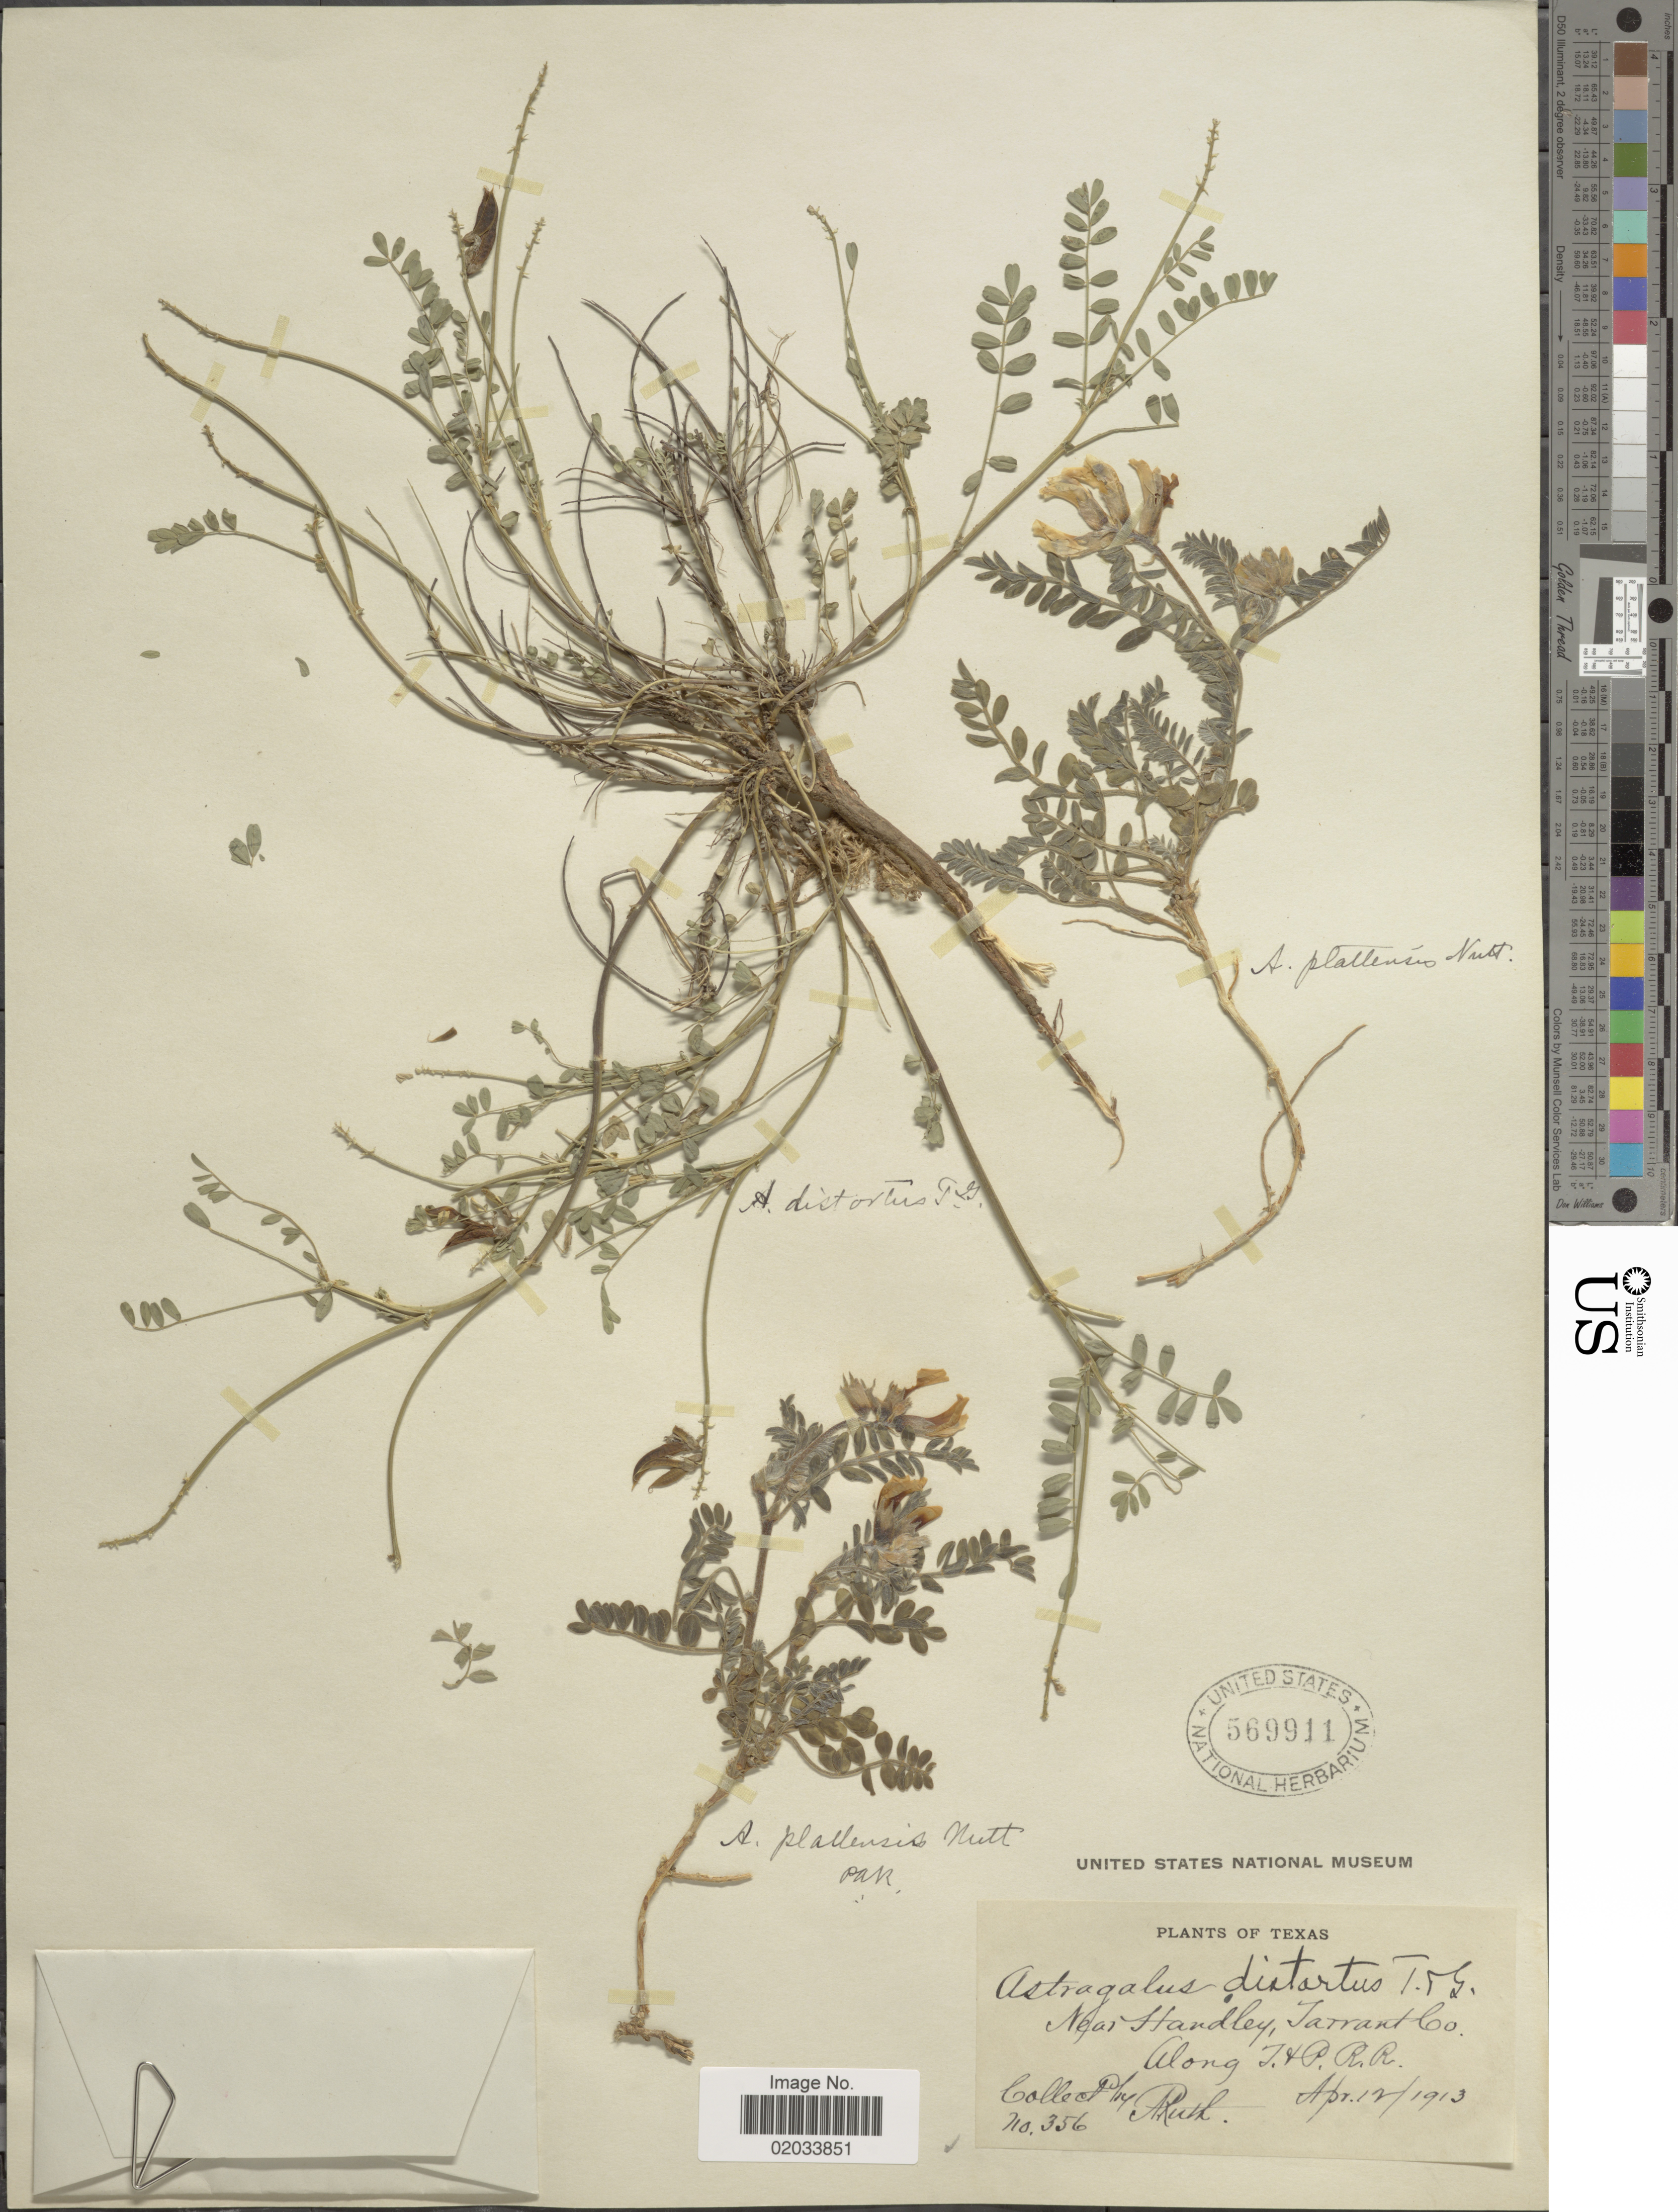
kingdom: Plantae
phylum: Tracheophyta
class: Magnoliopsida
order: Fabales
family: Fabaceae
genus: Astragalus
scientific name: Astragalus plattensis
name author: Nutt. ex Torr. & A. Gray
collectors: A. Ruth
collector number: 356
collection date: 1913-04-12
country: United States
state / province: Texas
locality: Near Hardley, Tarrant Co. Along T + P.R.R.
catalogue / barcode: US 569911